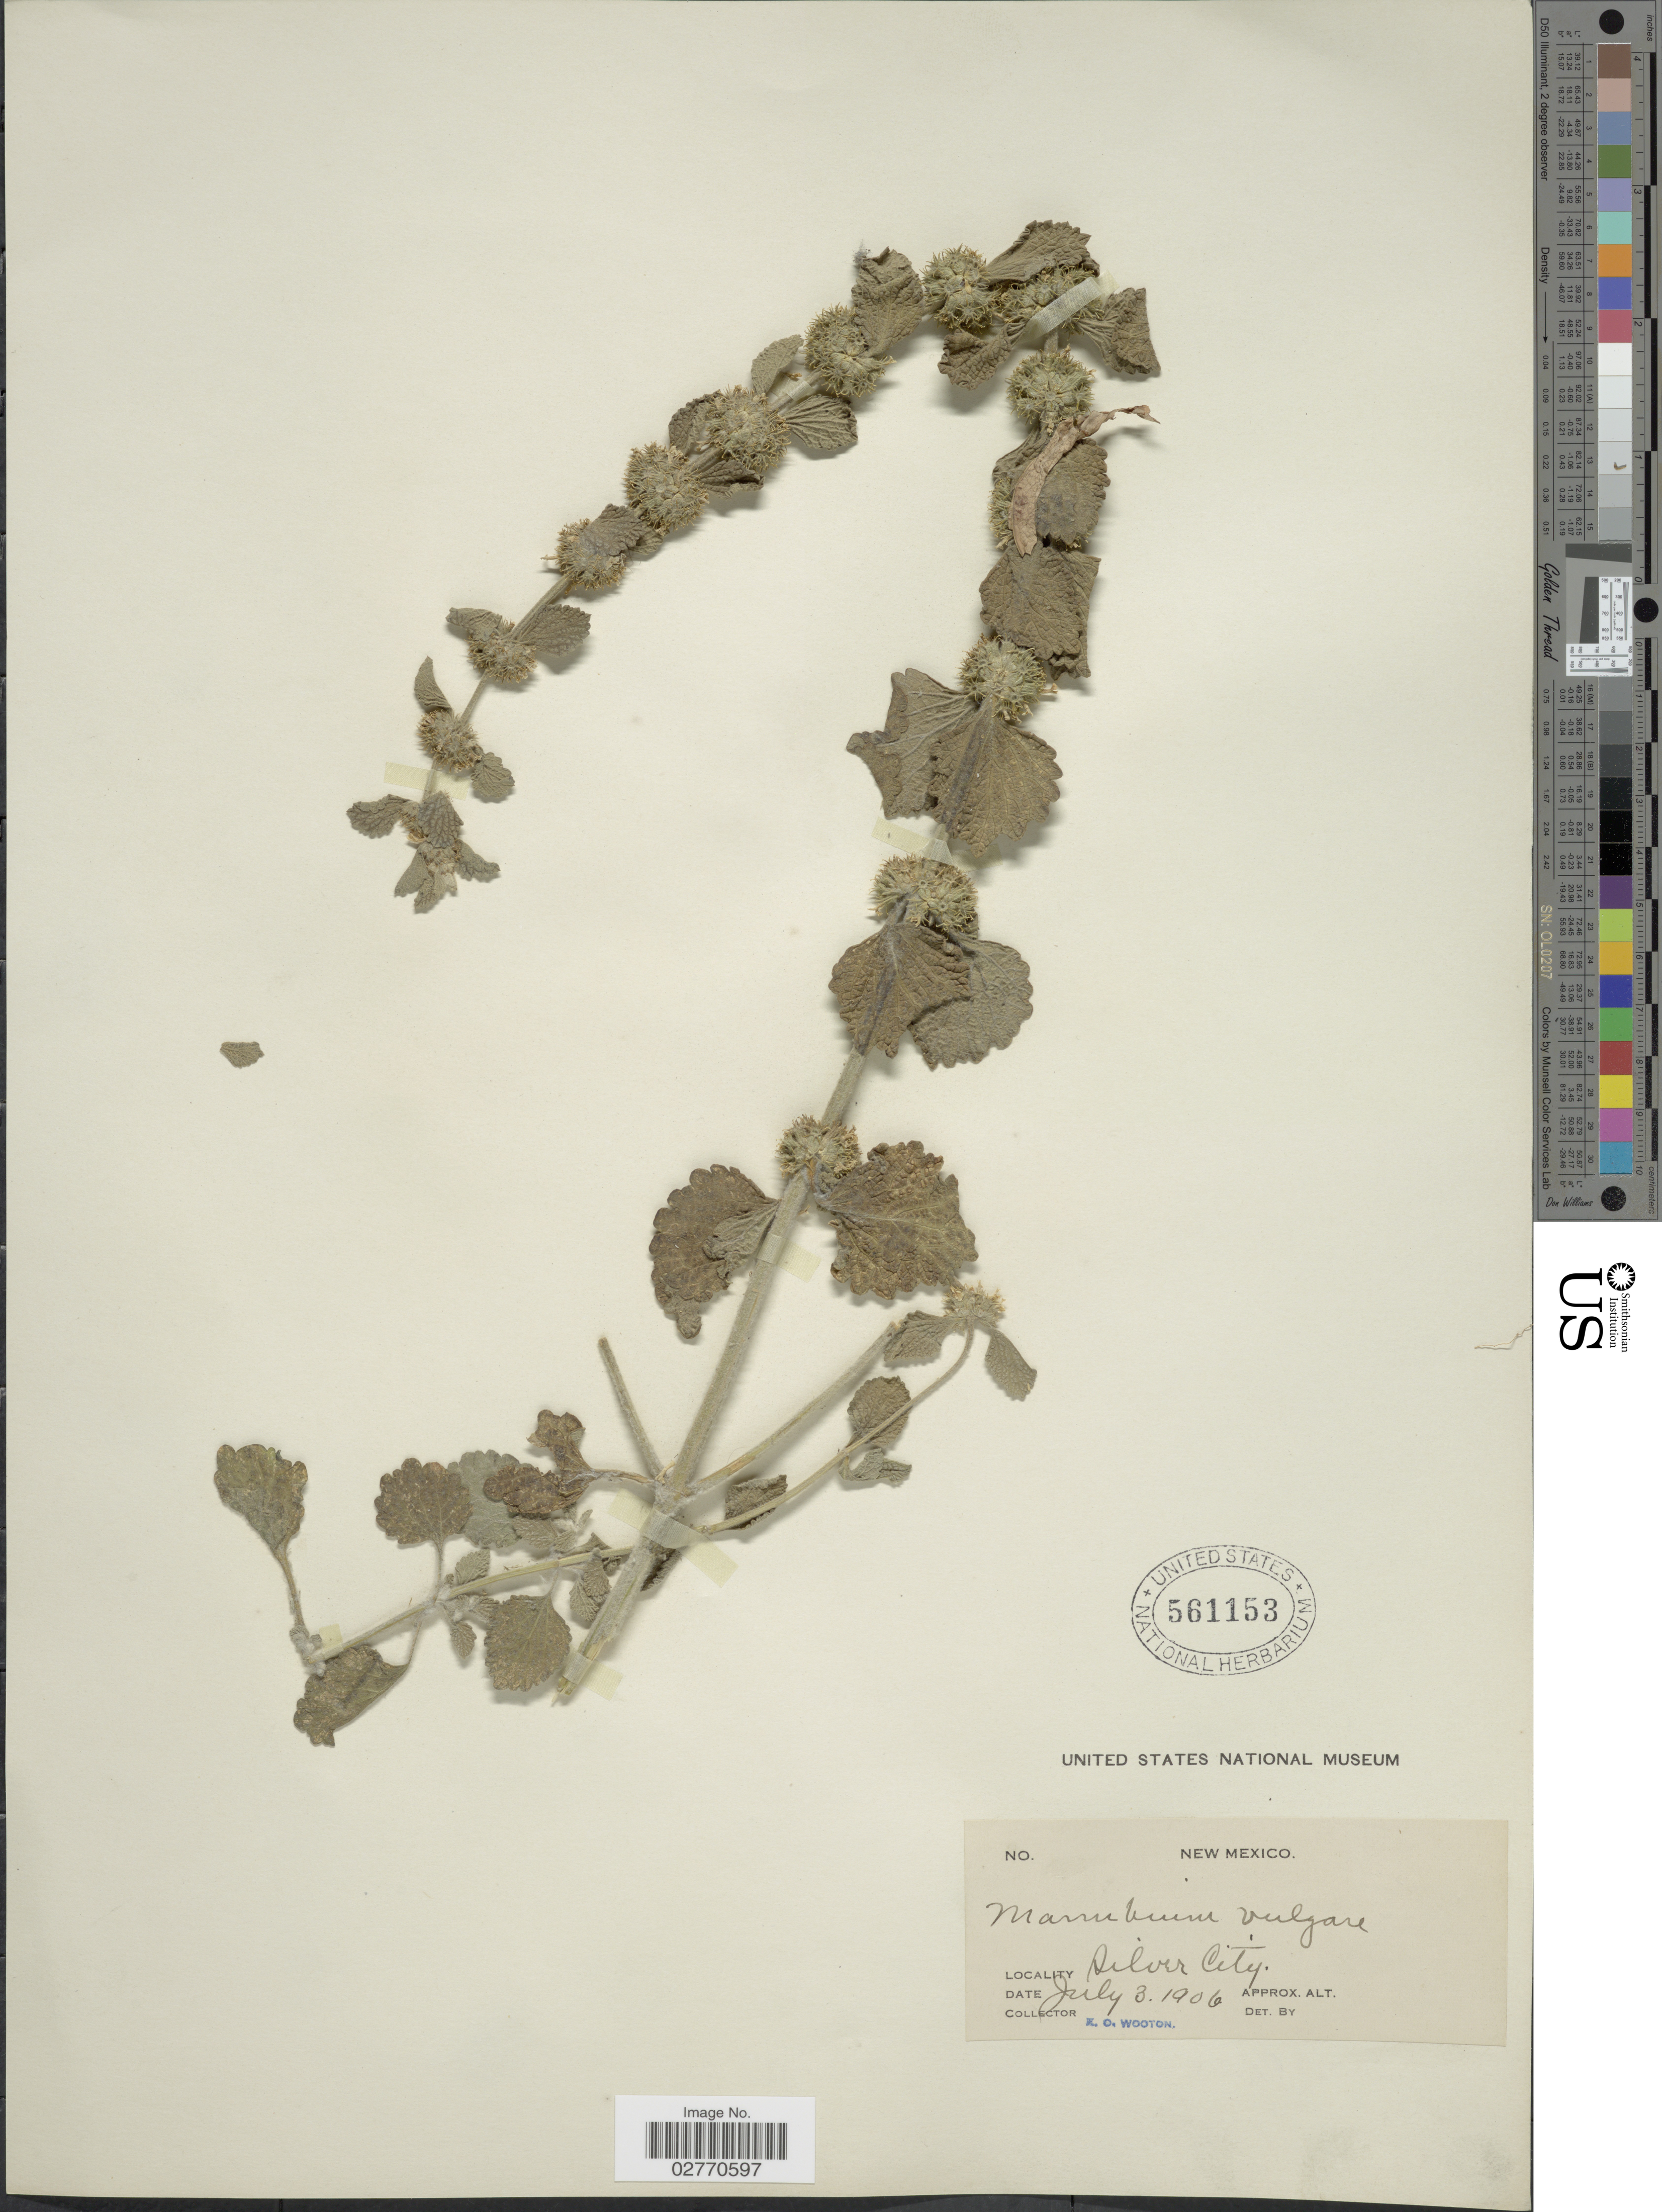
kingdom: Plantae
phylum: Tracheophyta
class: Magnoliopsida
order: Lamiales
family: Lamiaceae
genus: Marrubium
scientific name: Marrubium vulgare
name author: L.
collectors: E. O. Wooton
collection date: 1906-07-03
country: United States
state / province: New Mexico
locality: Silver City.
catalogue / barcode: US 561153